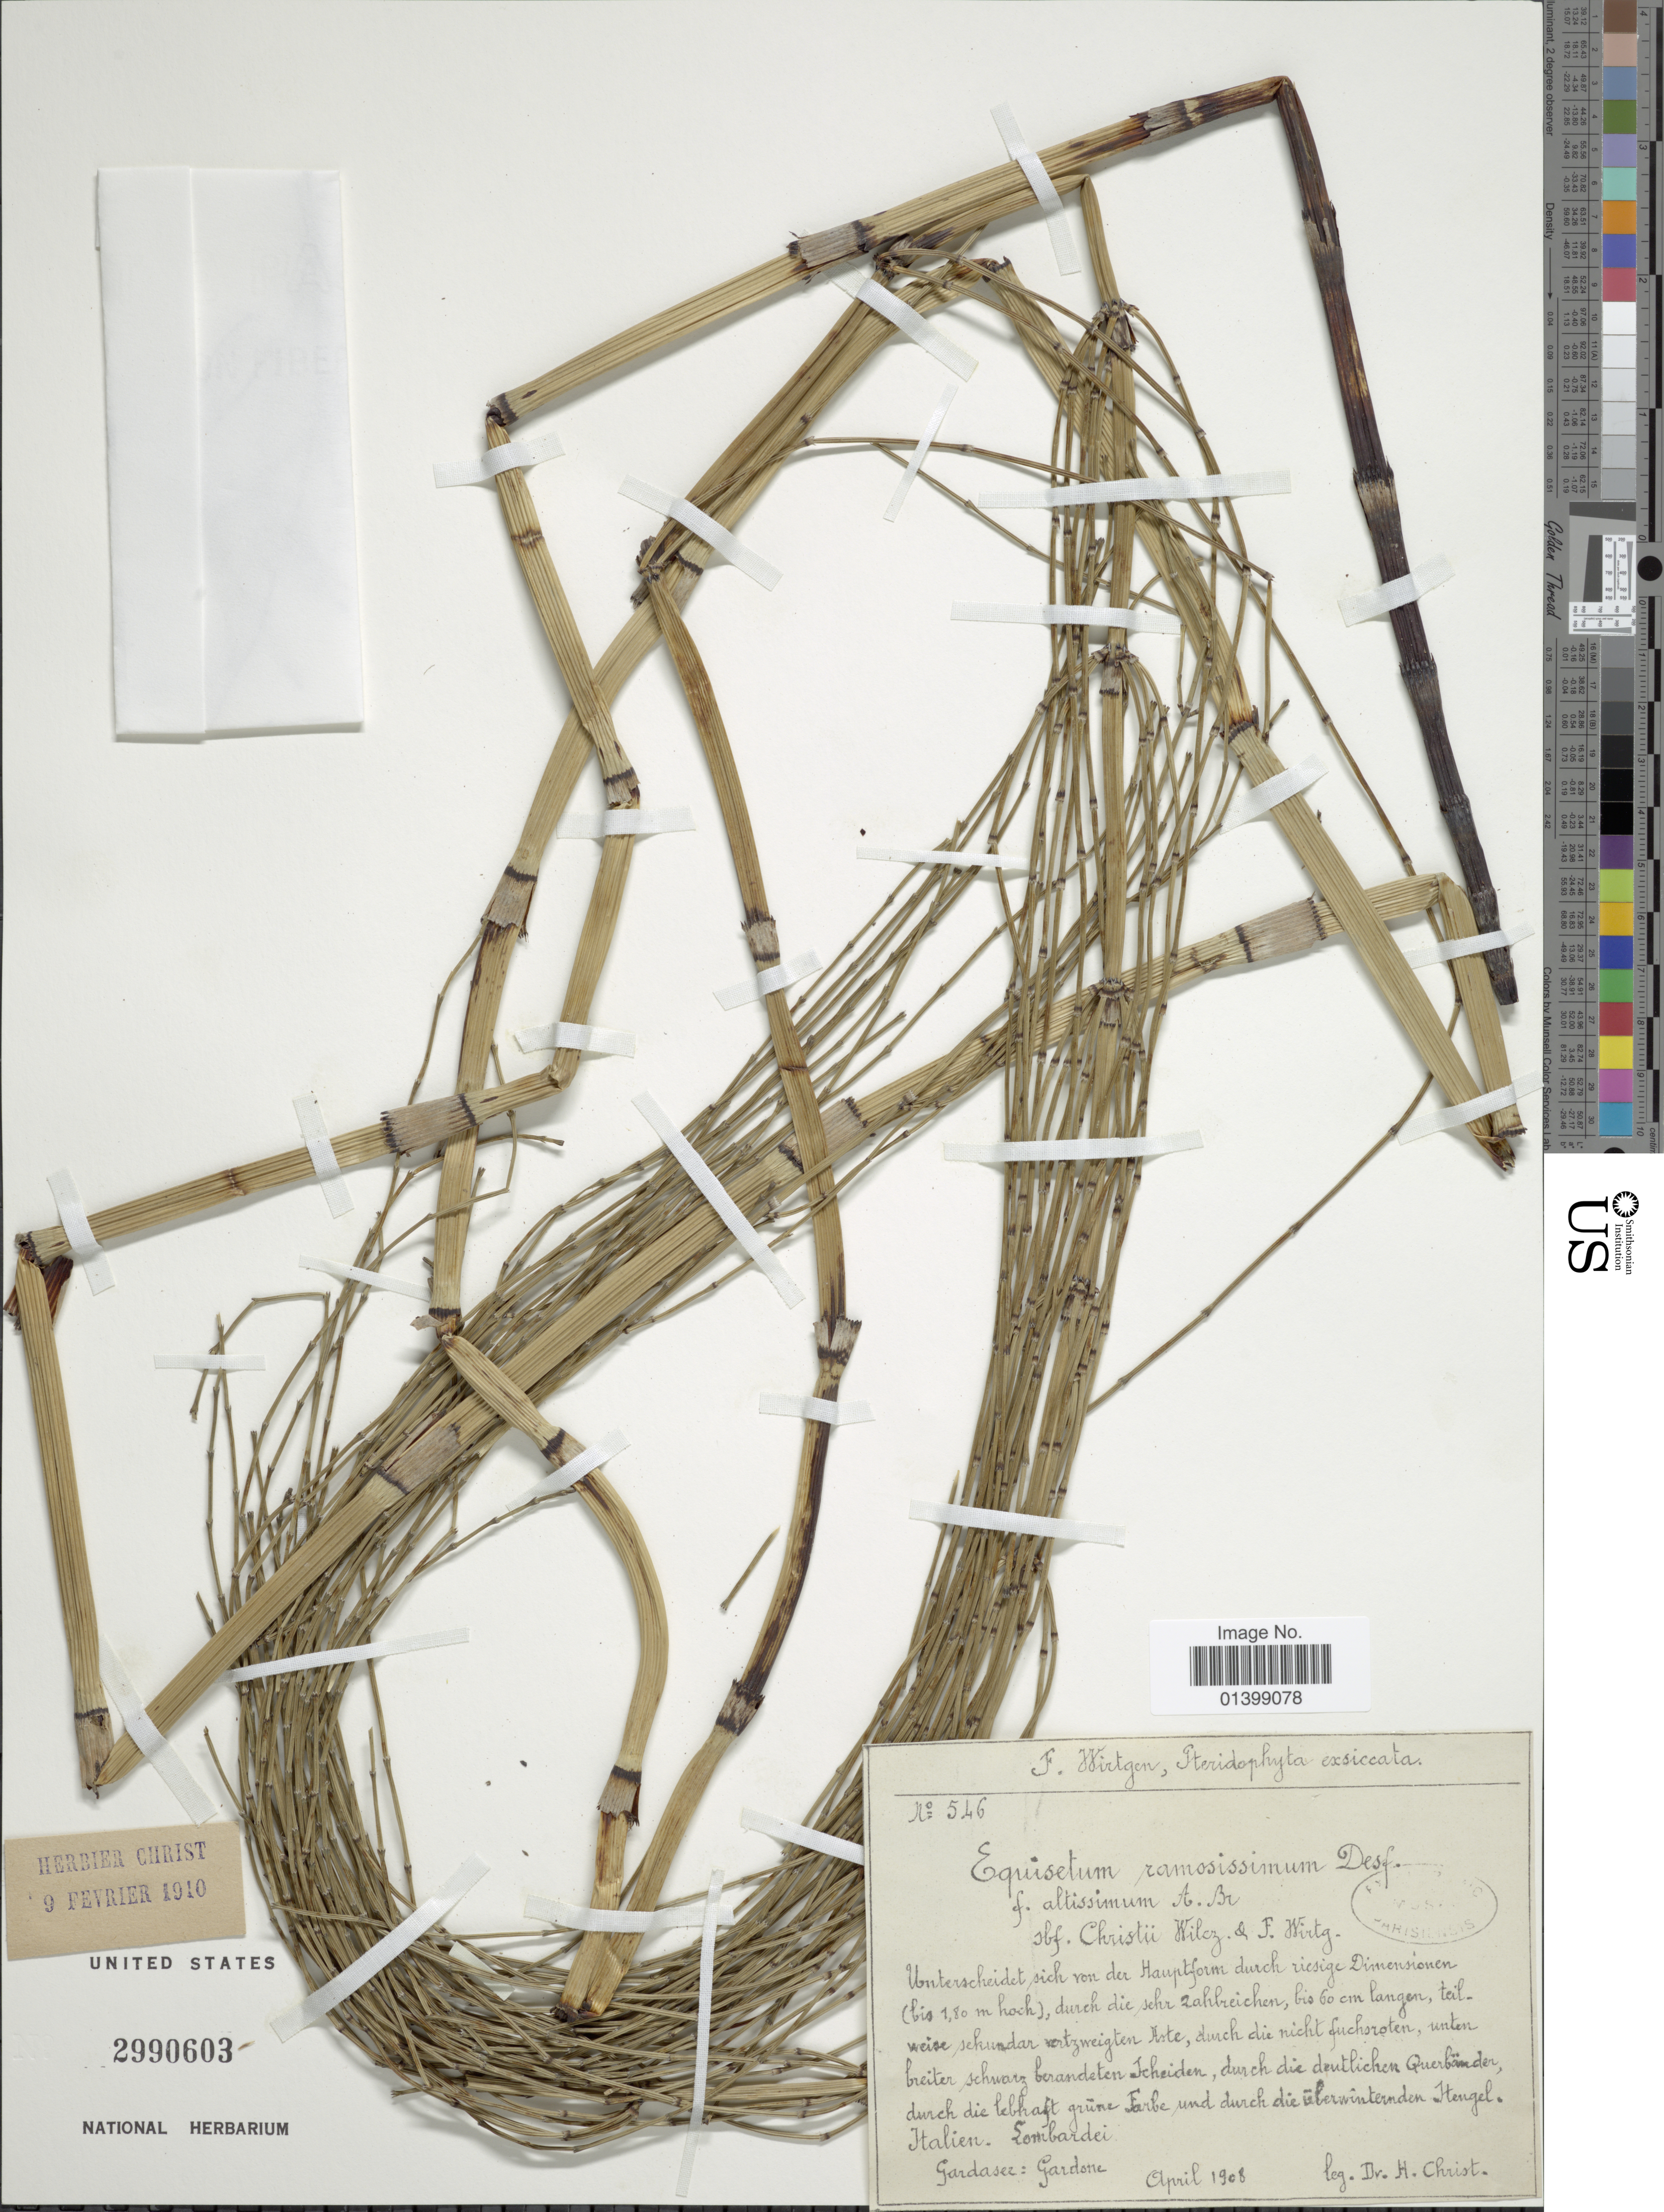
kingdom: Plantae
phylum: Tracheophyta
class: Polypodiopsida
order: Equisetales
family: Equisetaceae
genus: Equisetum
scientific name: Equisetum ramosissimum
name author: Desf.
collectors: H. Christ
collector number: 546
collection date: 1908-04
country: Italy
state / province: Lombardy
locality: Gardase: Gardone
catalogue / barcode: US 2990603